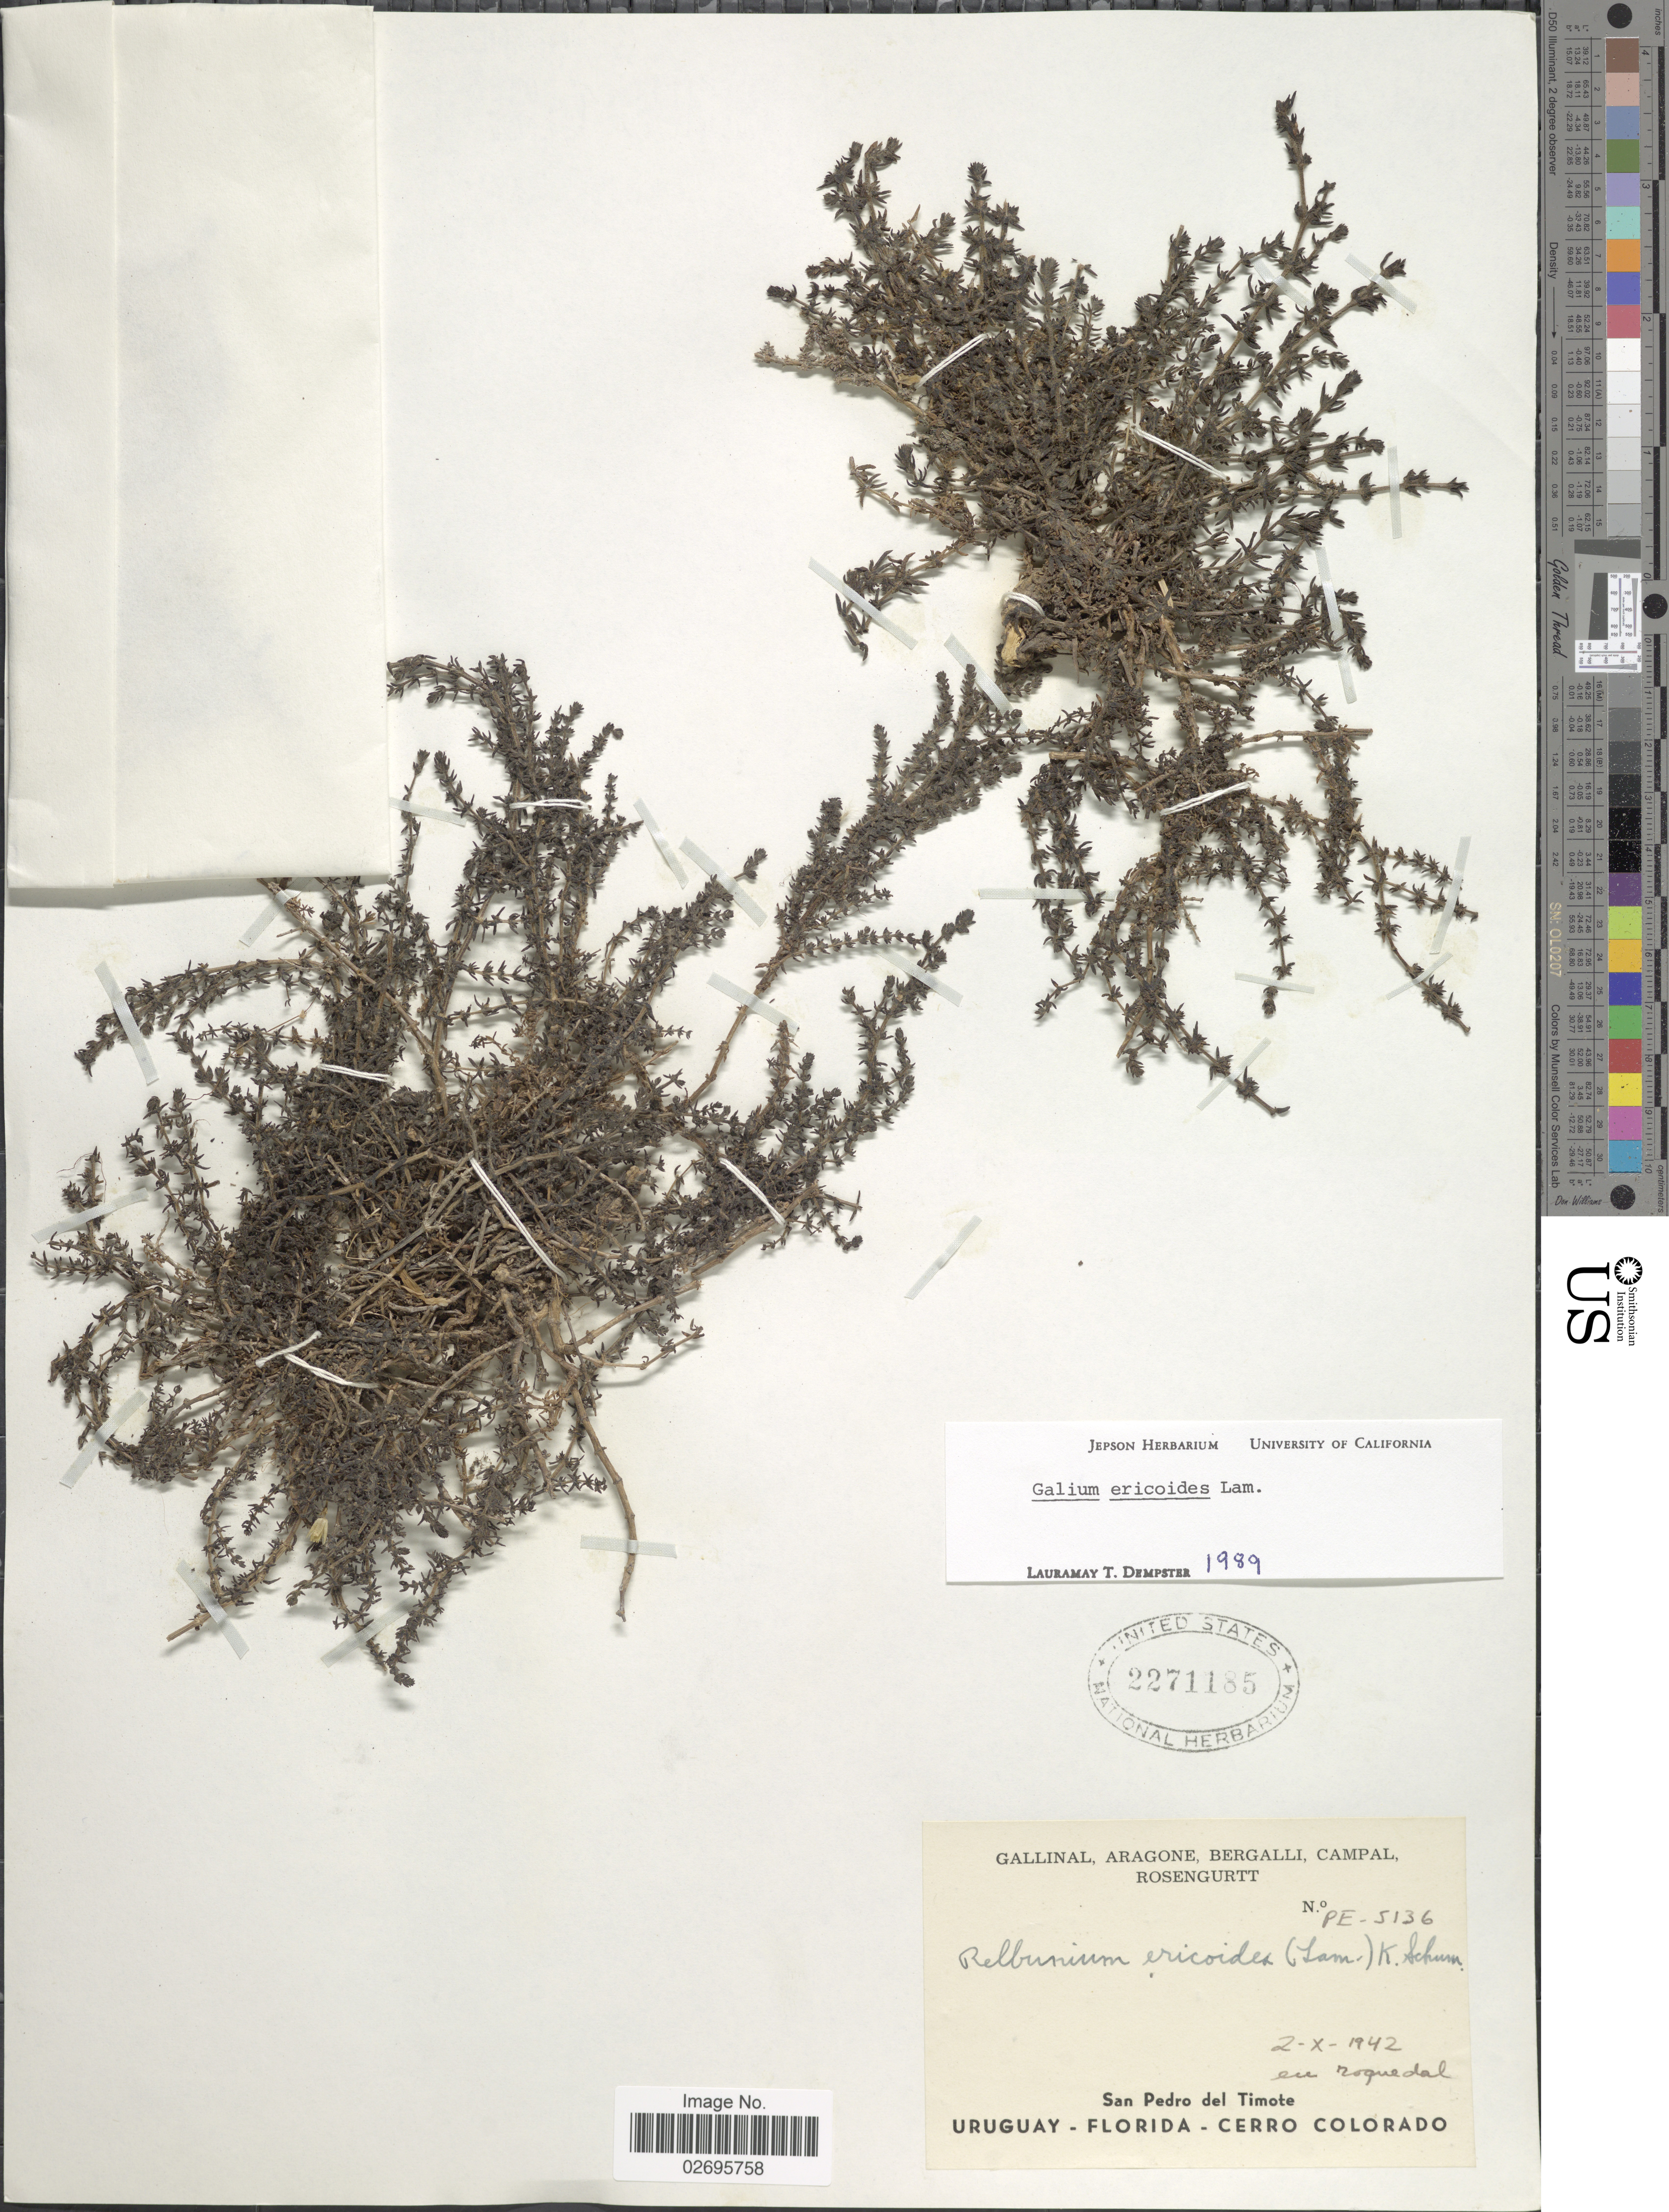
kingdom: Plantae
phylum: Tracheophyta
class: Magnoliopsida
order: Gentianales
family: Rubiaceae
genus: Galium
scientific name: Galium ericoides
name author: Lam.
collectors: -. Gallinal, -- Aragone, -- Bergalli, -- Campal & Rosengurtt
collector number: PE-5136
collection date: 1942-10-02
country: Uruguay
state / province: Florida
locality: San Pedro del Timote, Uruguay, Florida, Cerro Colorado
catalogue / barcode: US 2271185